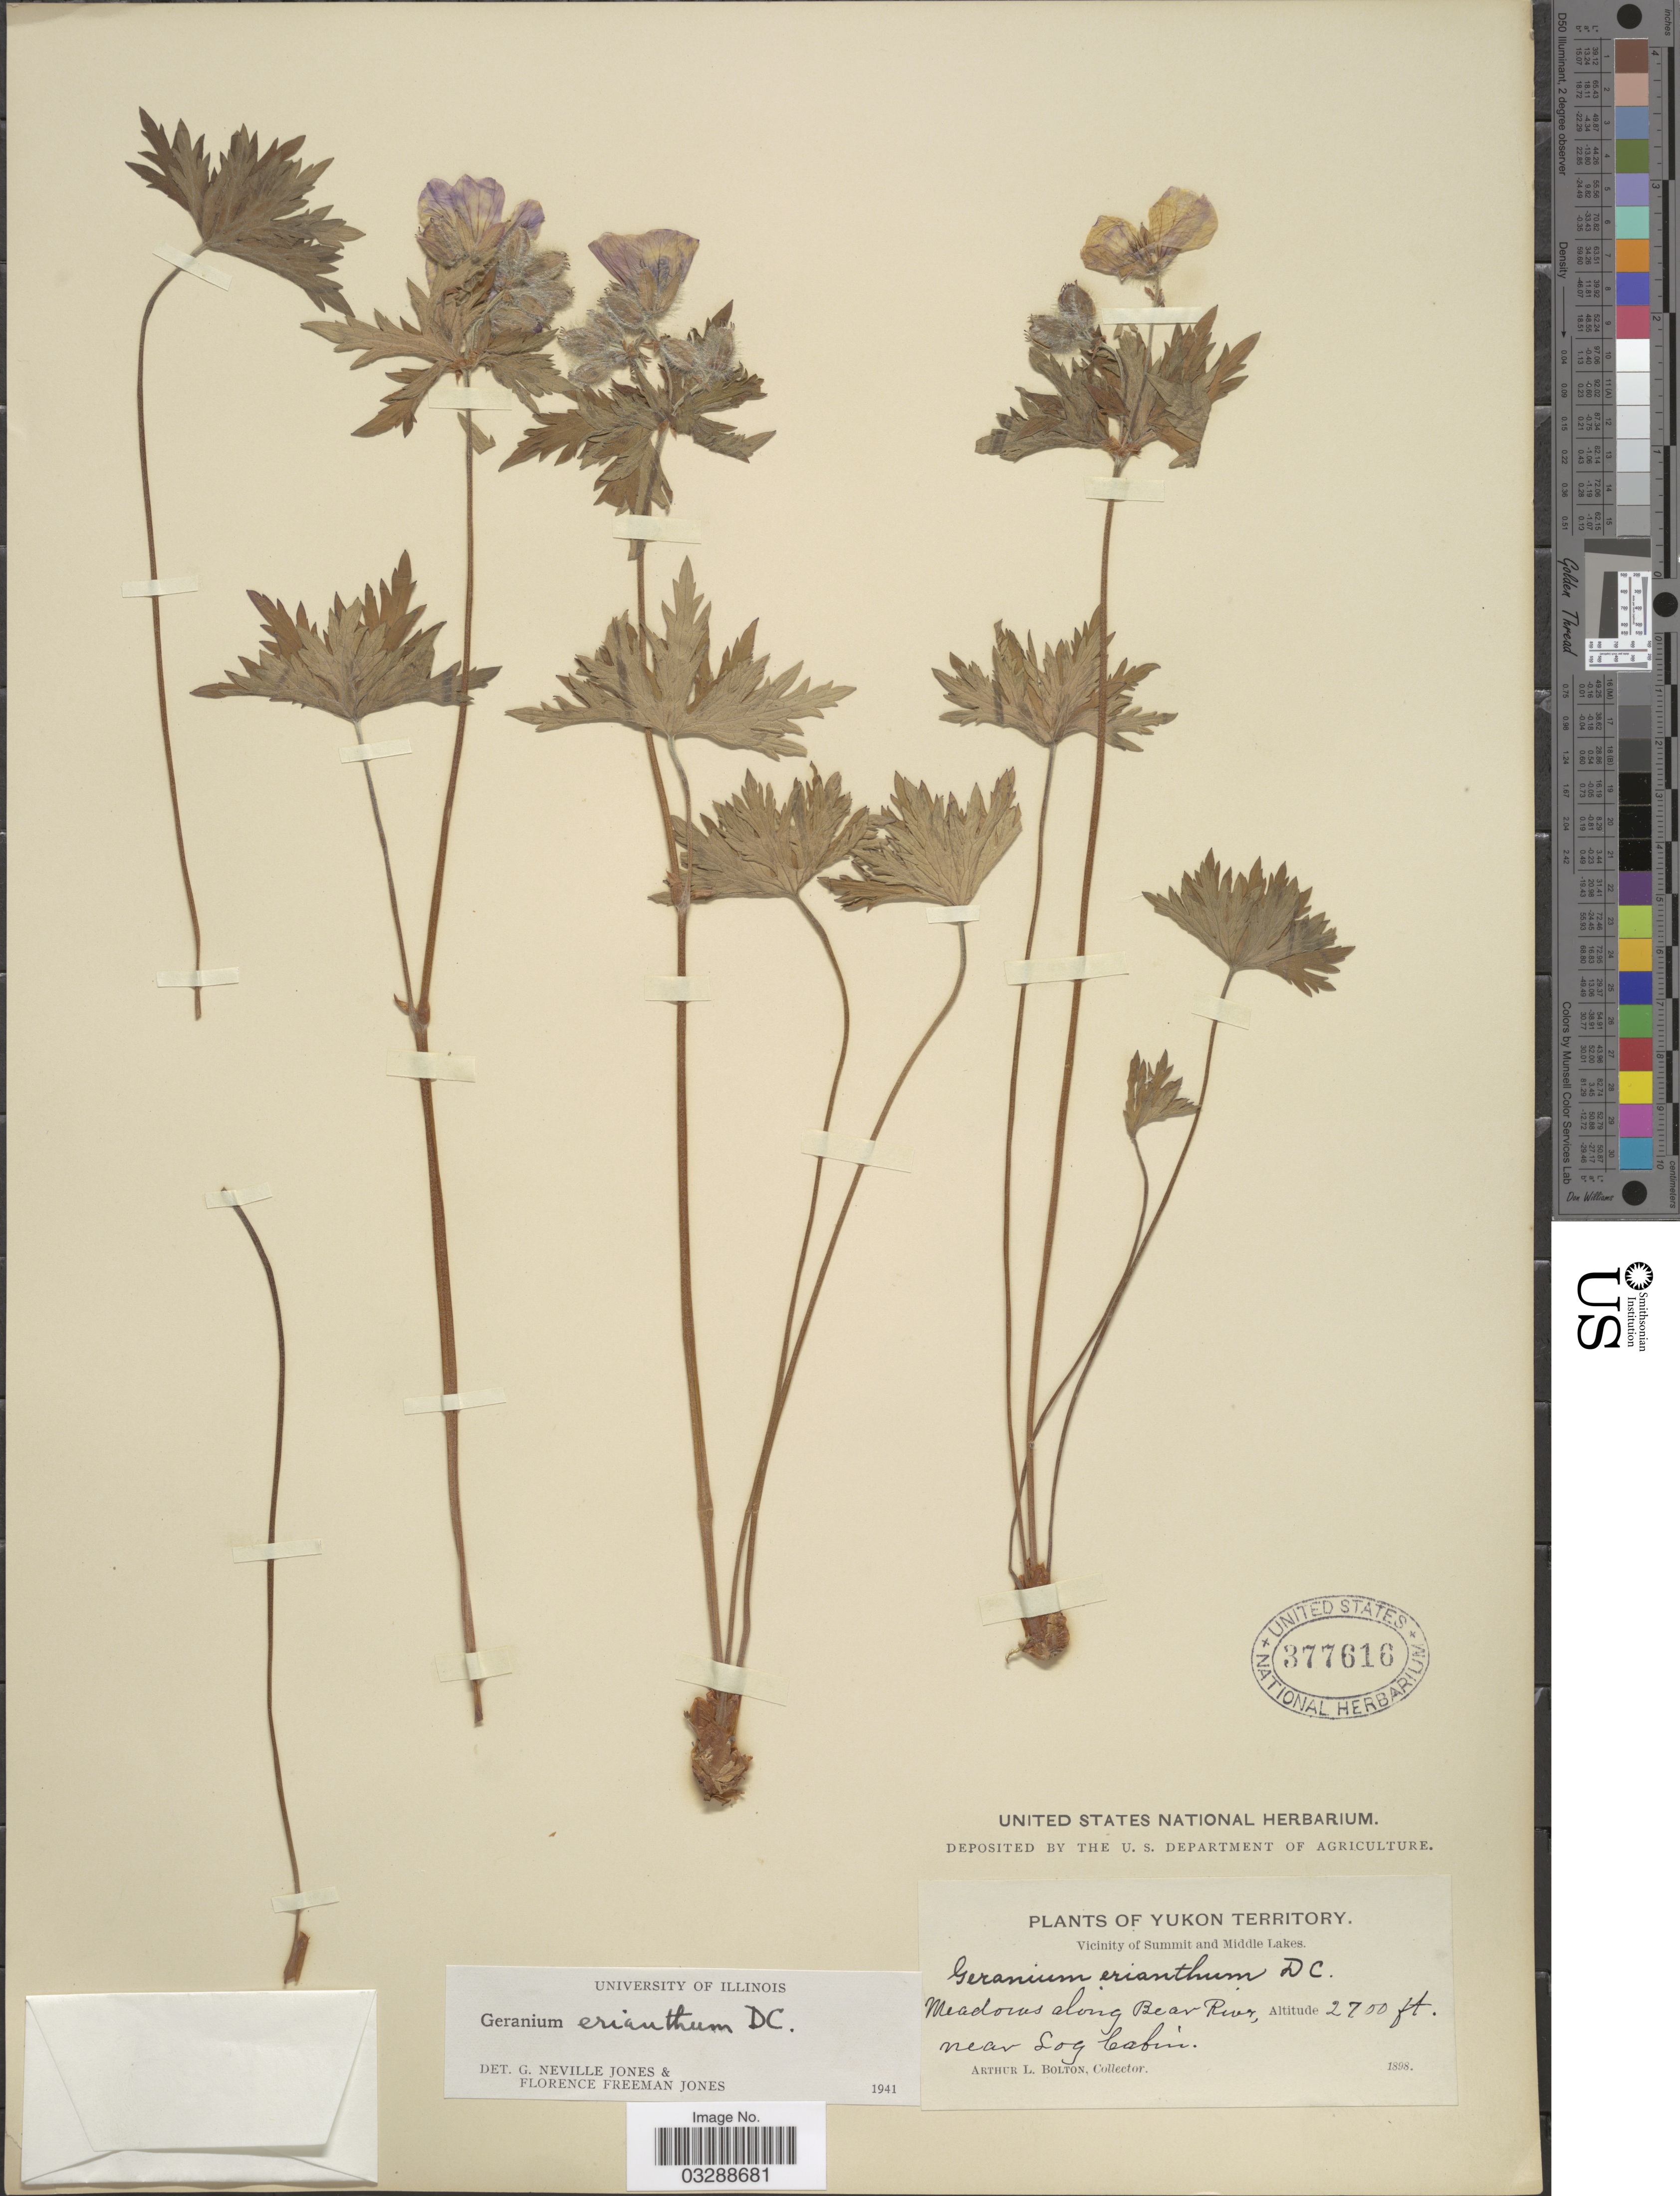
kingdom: Plantae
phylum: Tracheophyta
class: Magnoliopsida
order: Geraniales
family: Geraniaceae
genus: Geranium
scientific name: Geranium erianthum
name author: DC.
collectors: A. Bolton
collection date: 1898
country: Canada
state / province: Yukon Territory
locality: Vicinity of Summit and Middle Lakes. Meadows along Bear River, near Log Cabin.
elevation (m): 823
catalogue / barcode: US 377616